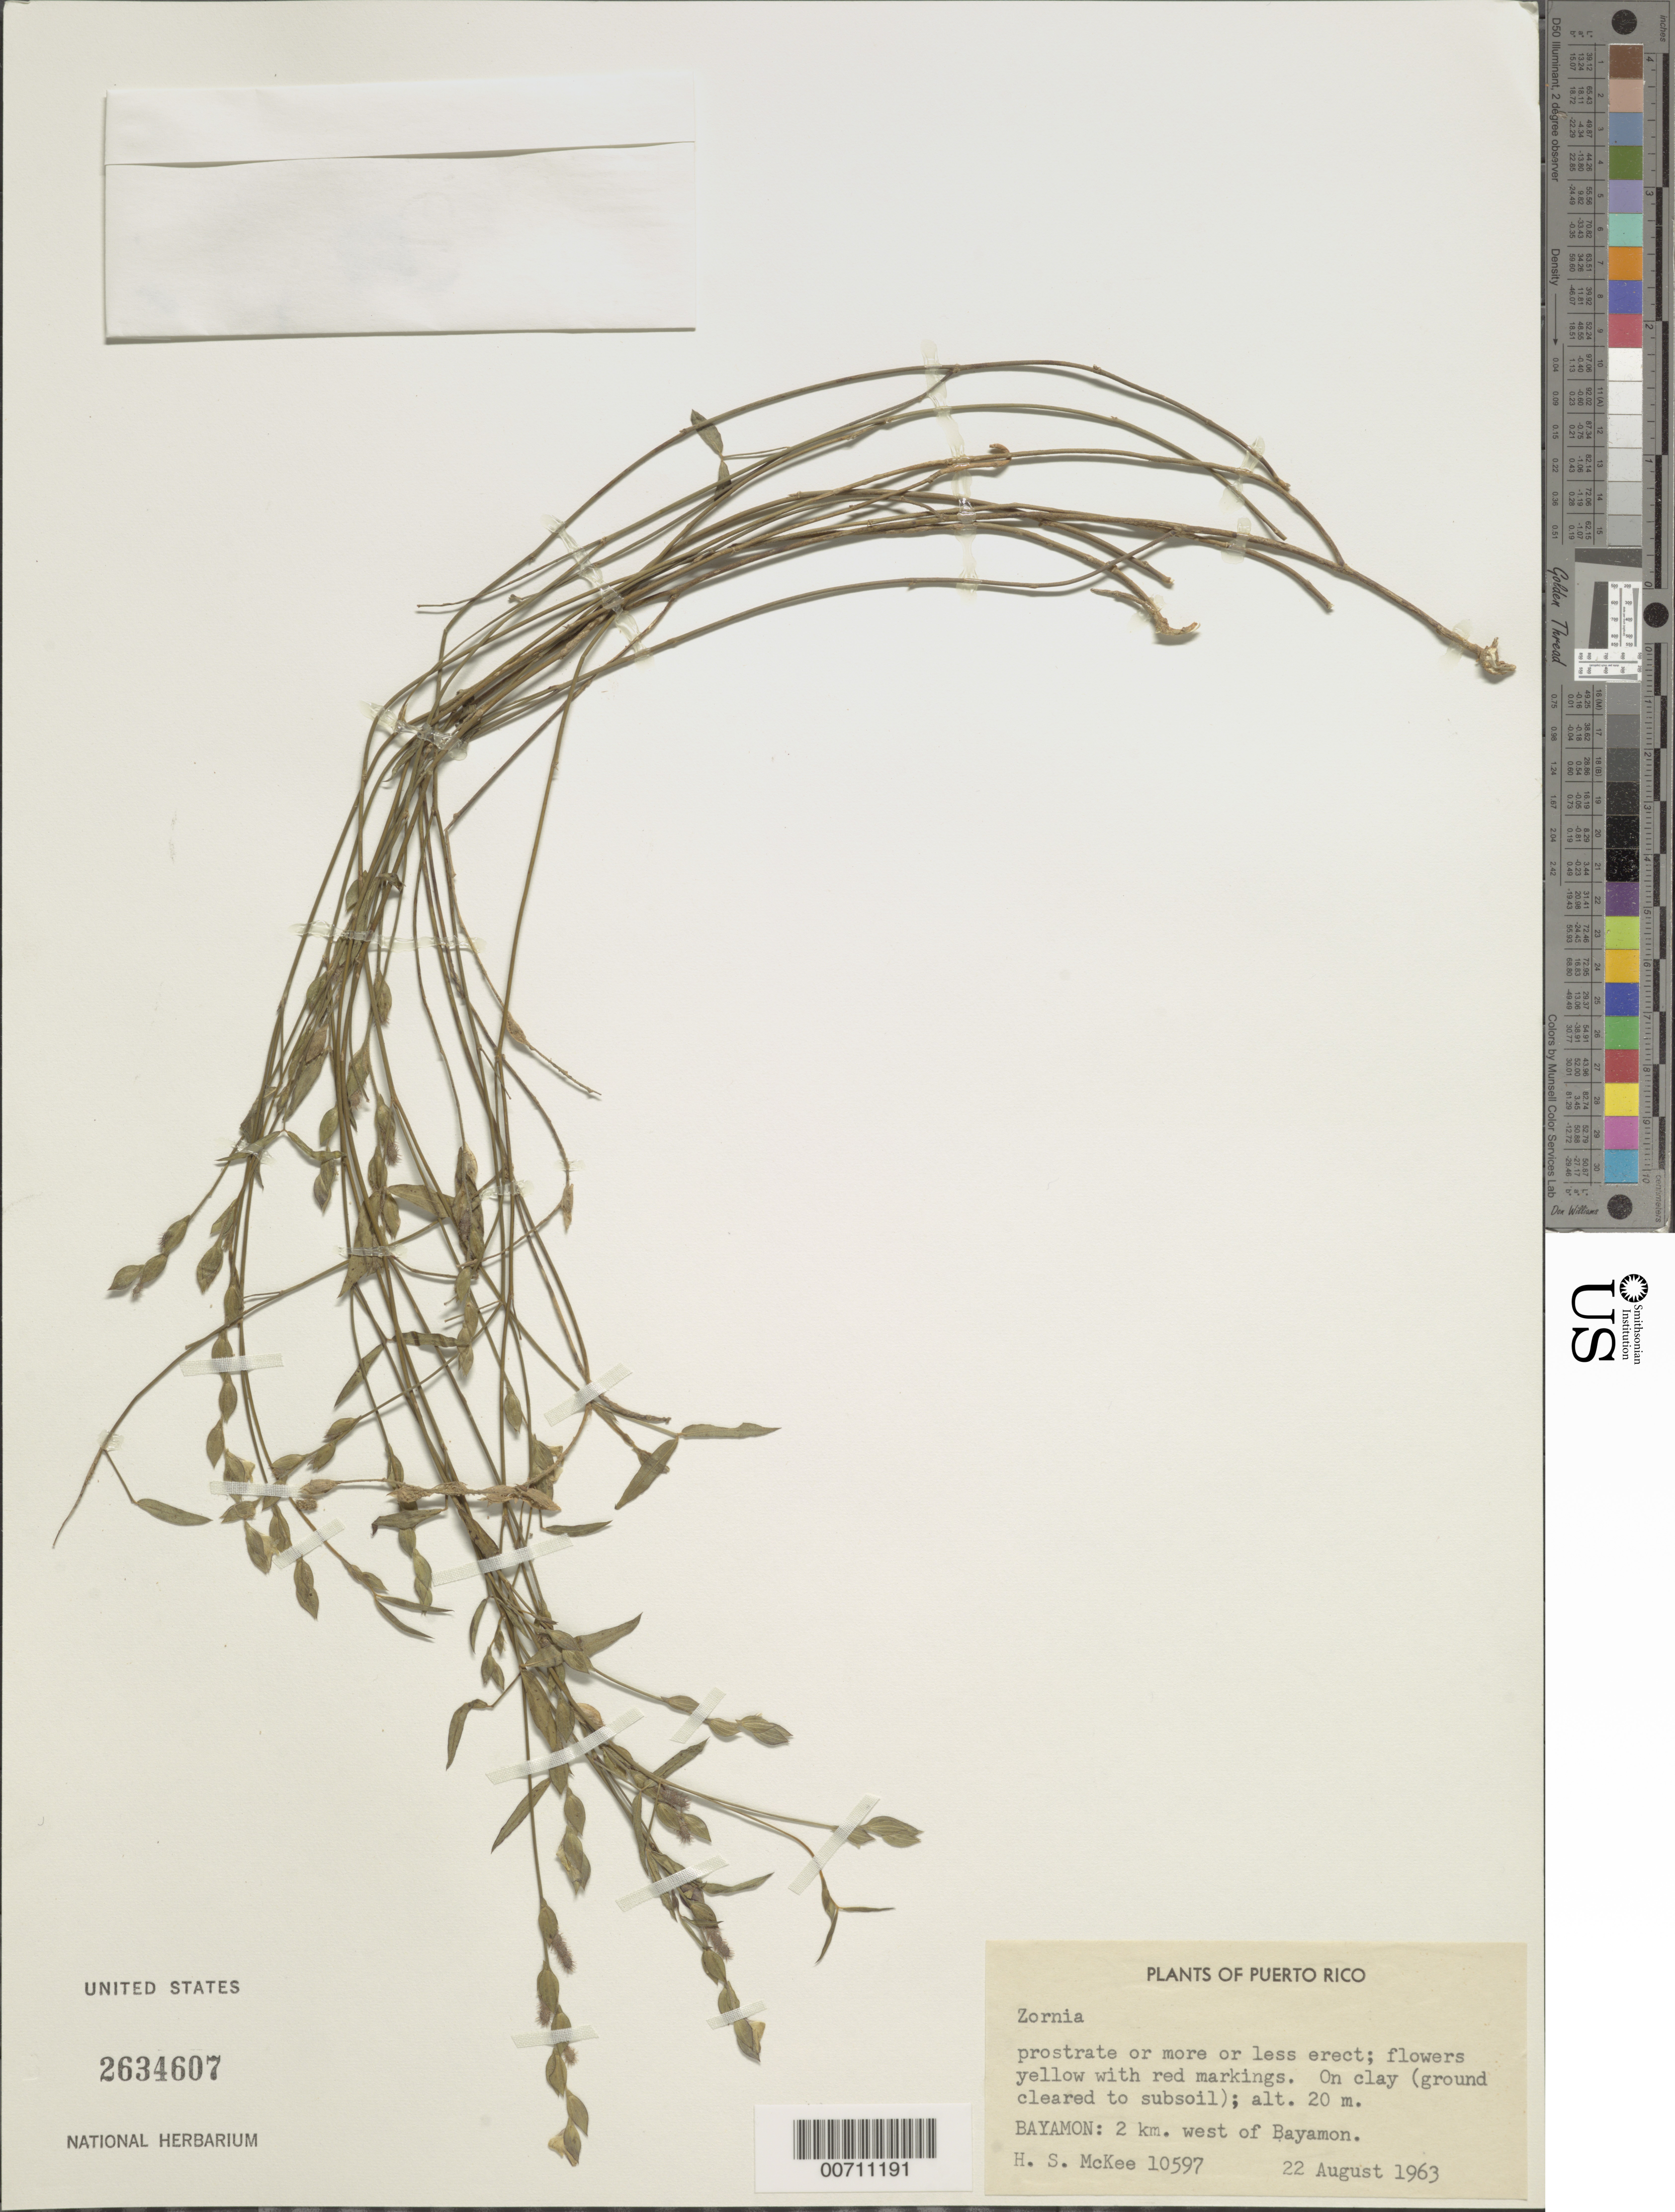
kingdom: Plantae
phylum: Tracheophyta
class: Magnoliopsida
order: Fabales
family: Fabaceae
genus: Zornia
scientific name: Zornia reticulata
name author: Sm.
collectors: H. S. MacKee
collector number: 10597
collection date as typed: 22 Aug 1963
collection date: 1963-08-22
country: Puerto Rico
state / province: Bayamon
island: Greater Antilles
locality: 2 km W of Bayamon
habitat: On clay (ground cleared to subsoil)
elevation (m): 20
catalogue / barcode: US 2634607